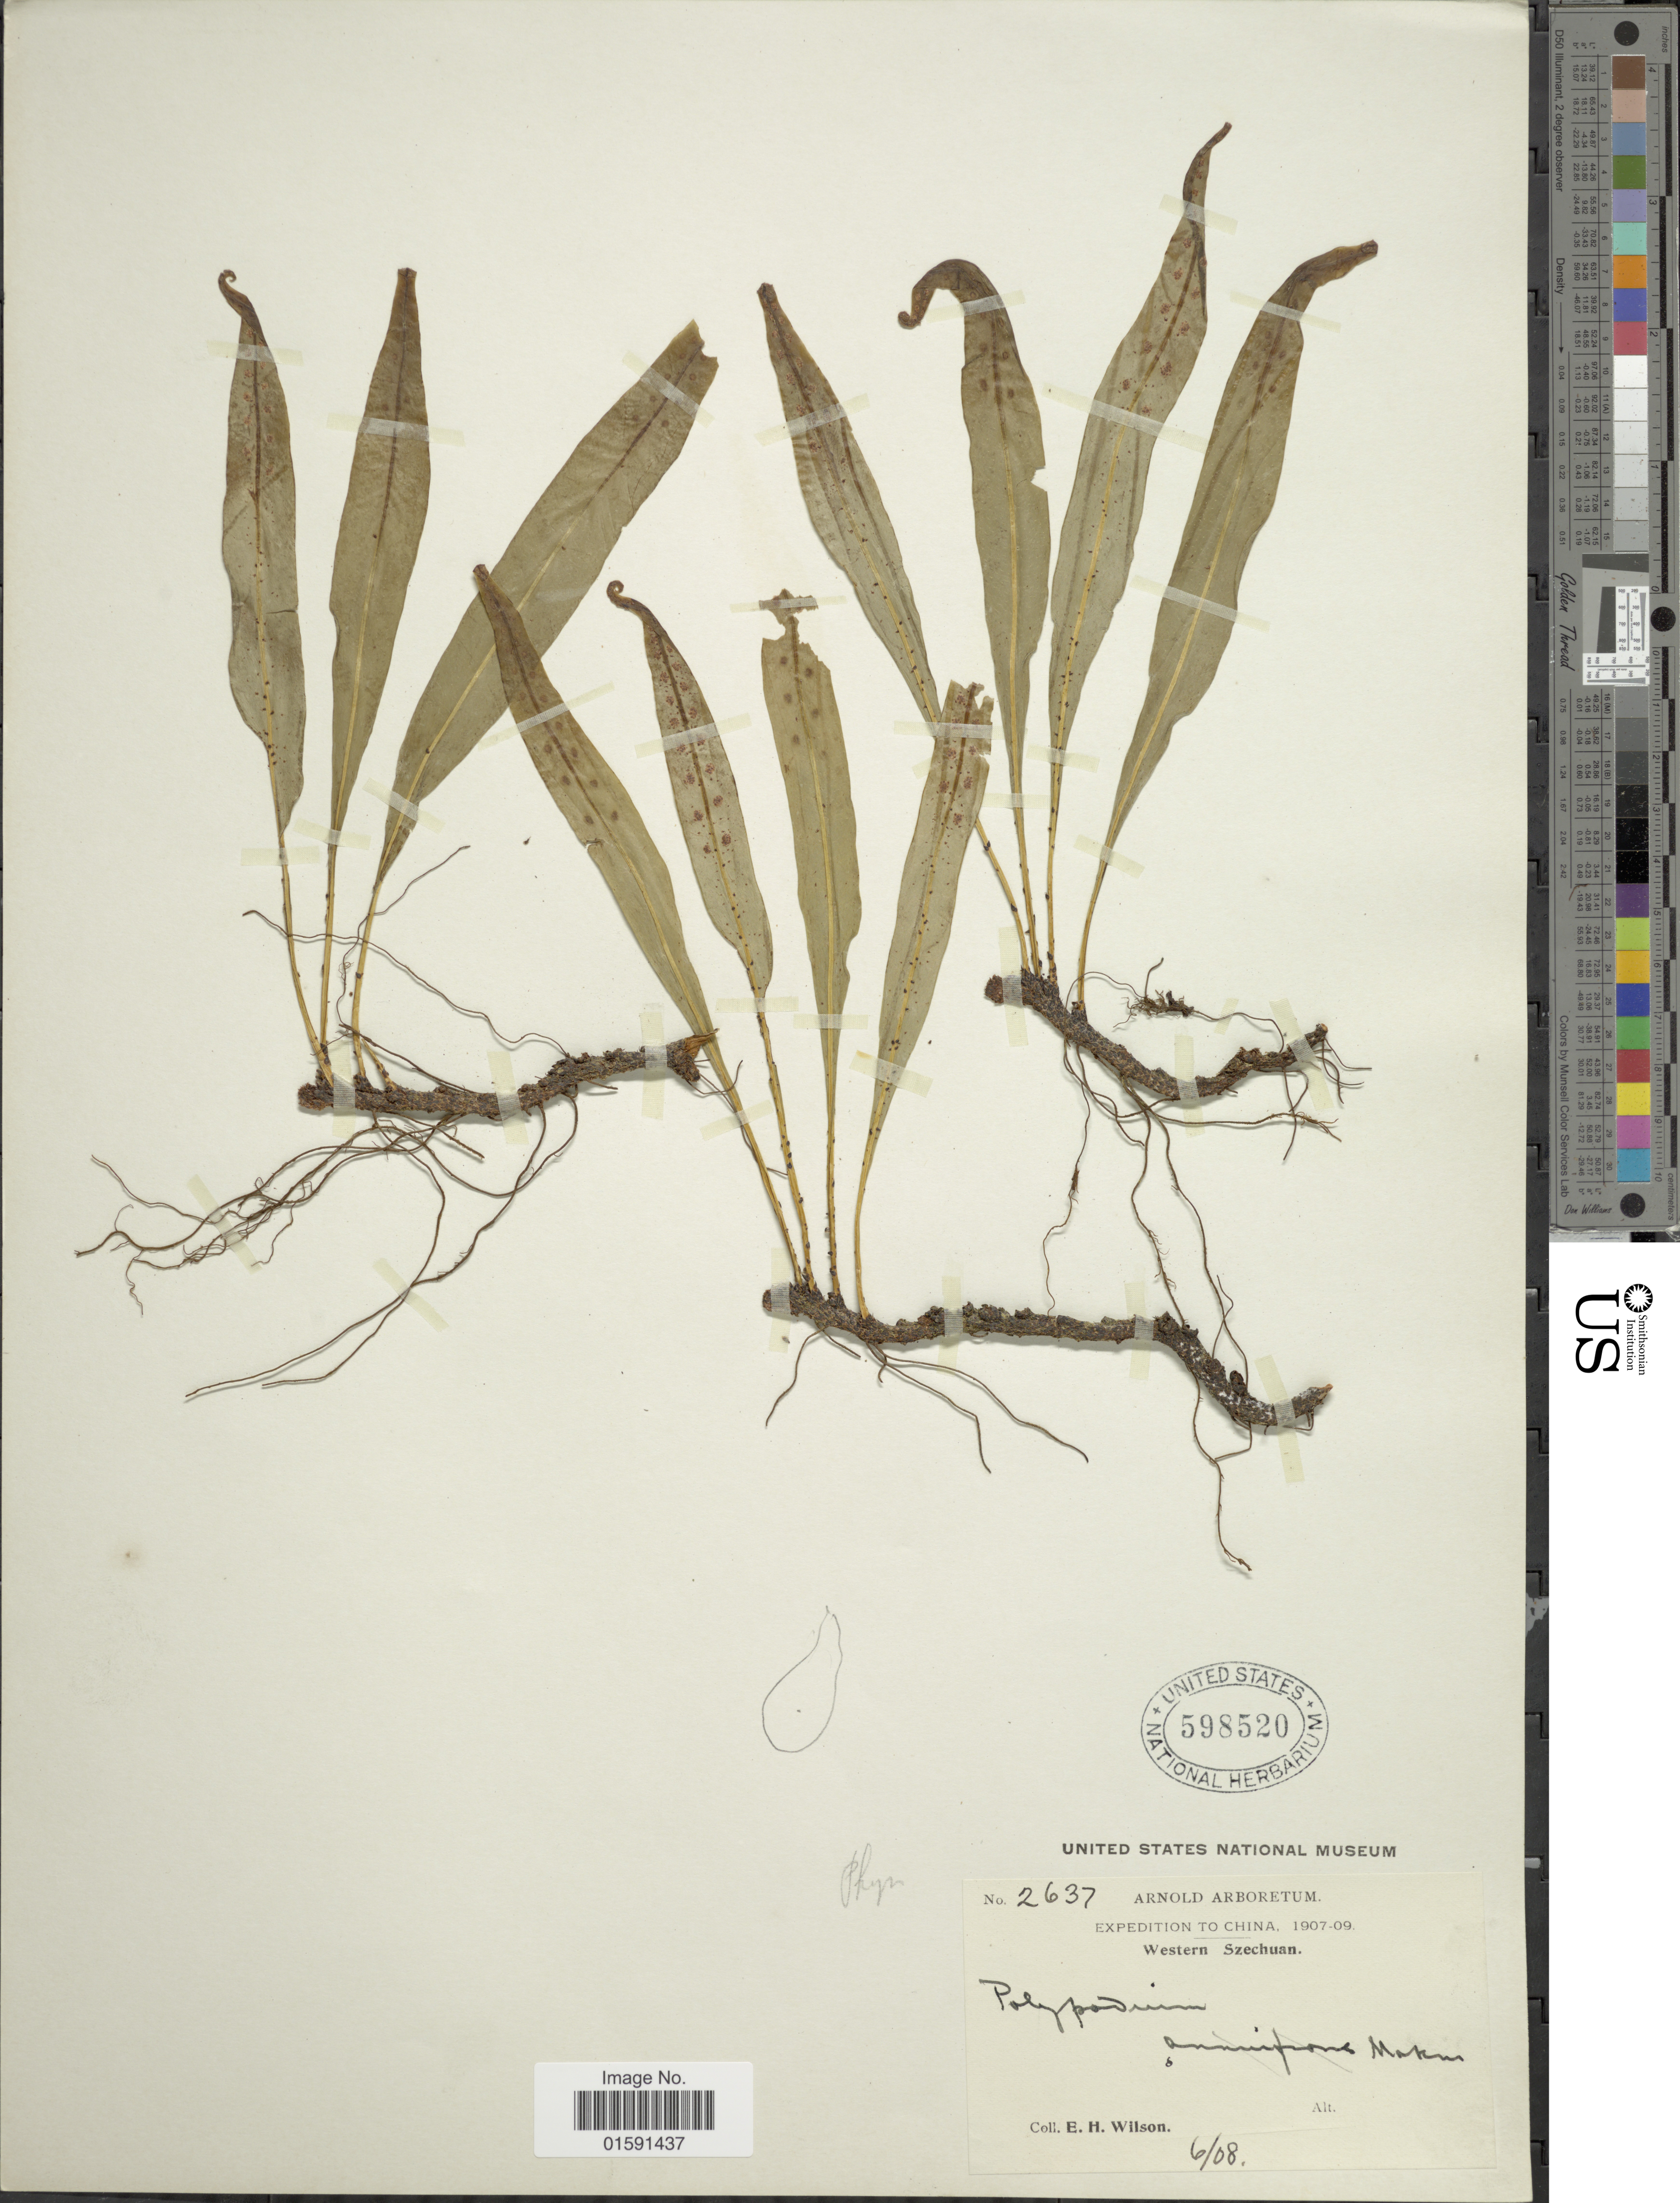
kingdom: Plantae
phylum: Tracheophyta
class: Polypodiopsida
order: Polypodiales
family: Polypodiaceae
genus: Selliguea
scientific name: Selliguea sp.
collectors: E. Wilson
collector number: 2637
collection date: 1907-08-06/1909-08-06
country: China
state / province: Sichuan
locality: West Szechuan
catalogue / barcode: US 598520